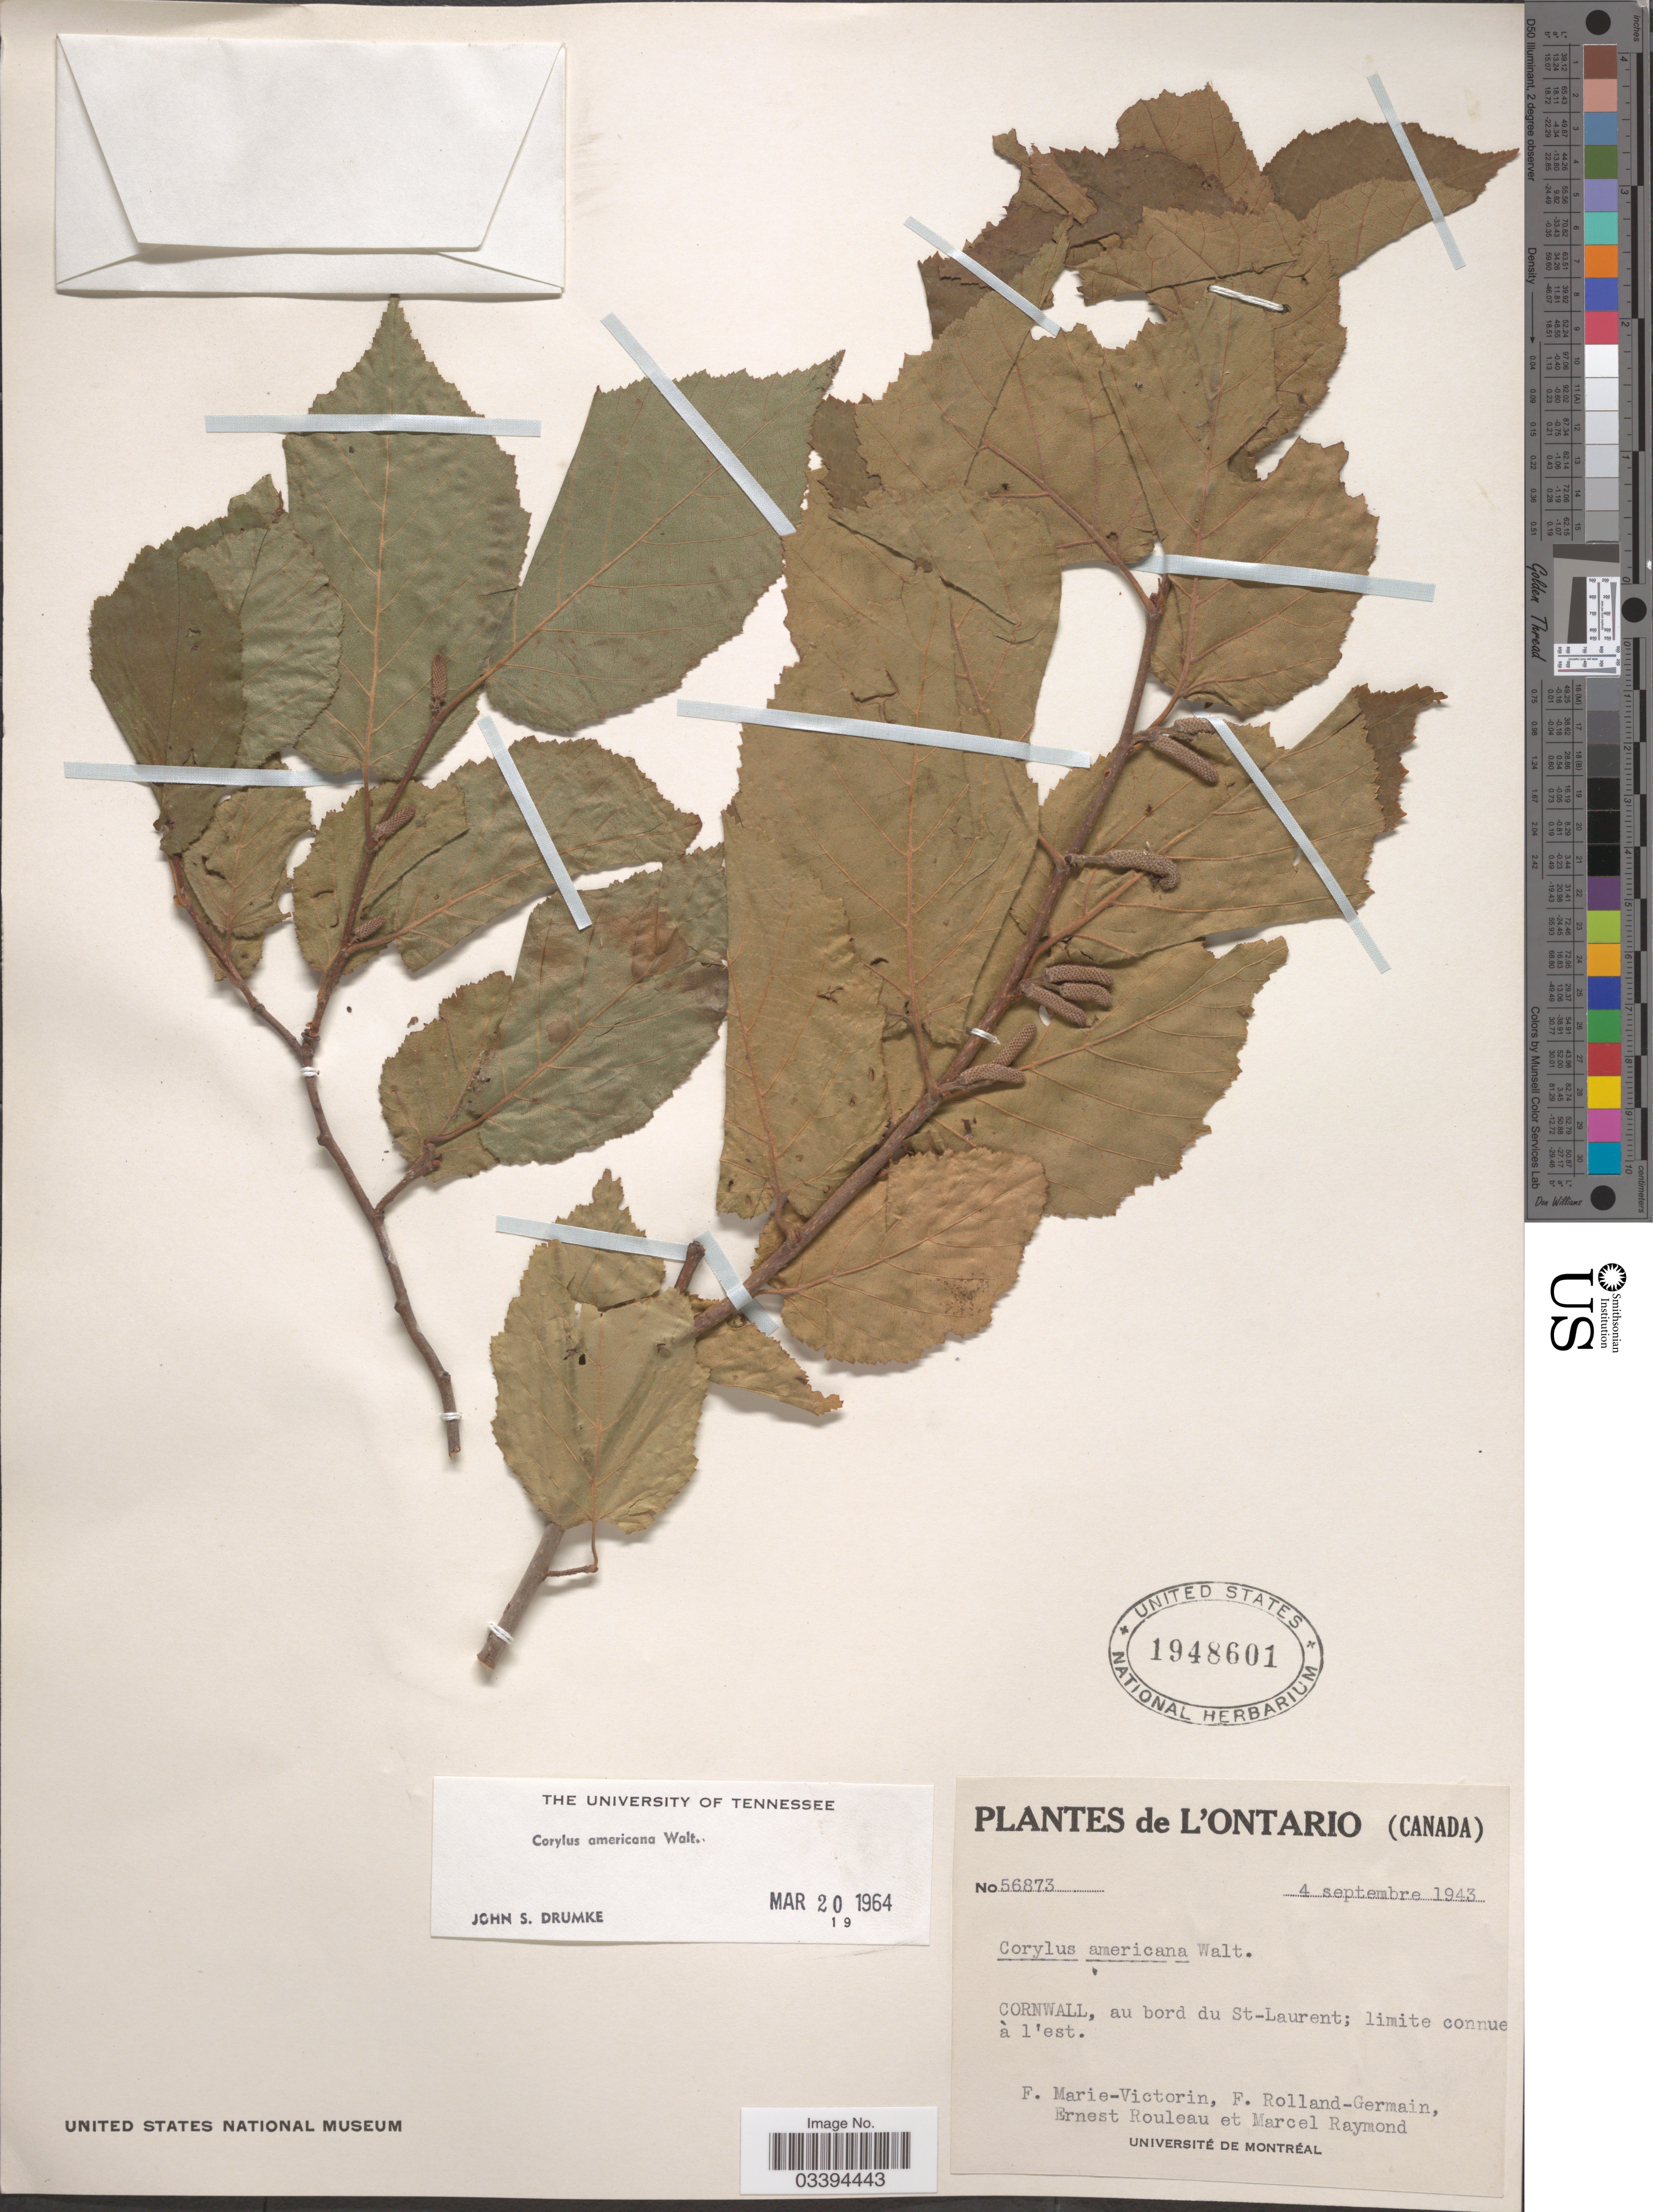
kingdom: Plantae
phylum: Tracheophyta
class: Magnoliopsida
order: Fagales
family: Betulaceae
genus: Corylus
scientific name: Corylus americana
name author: Walter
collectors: F. Marie-Victorin, Rolland-Germain, E. Rouleau & M. Raymond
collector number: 56873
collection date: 1943-09-04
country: Canada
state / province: Ontario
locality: Cornwall, au bord du St-Laurent; limite connue à l'est.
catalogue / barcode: US 1948601